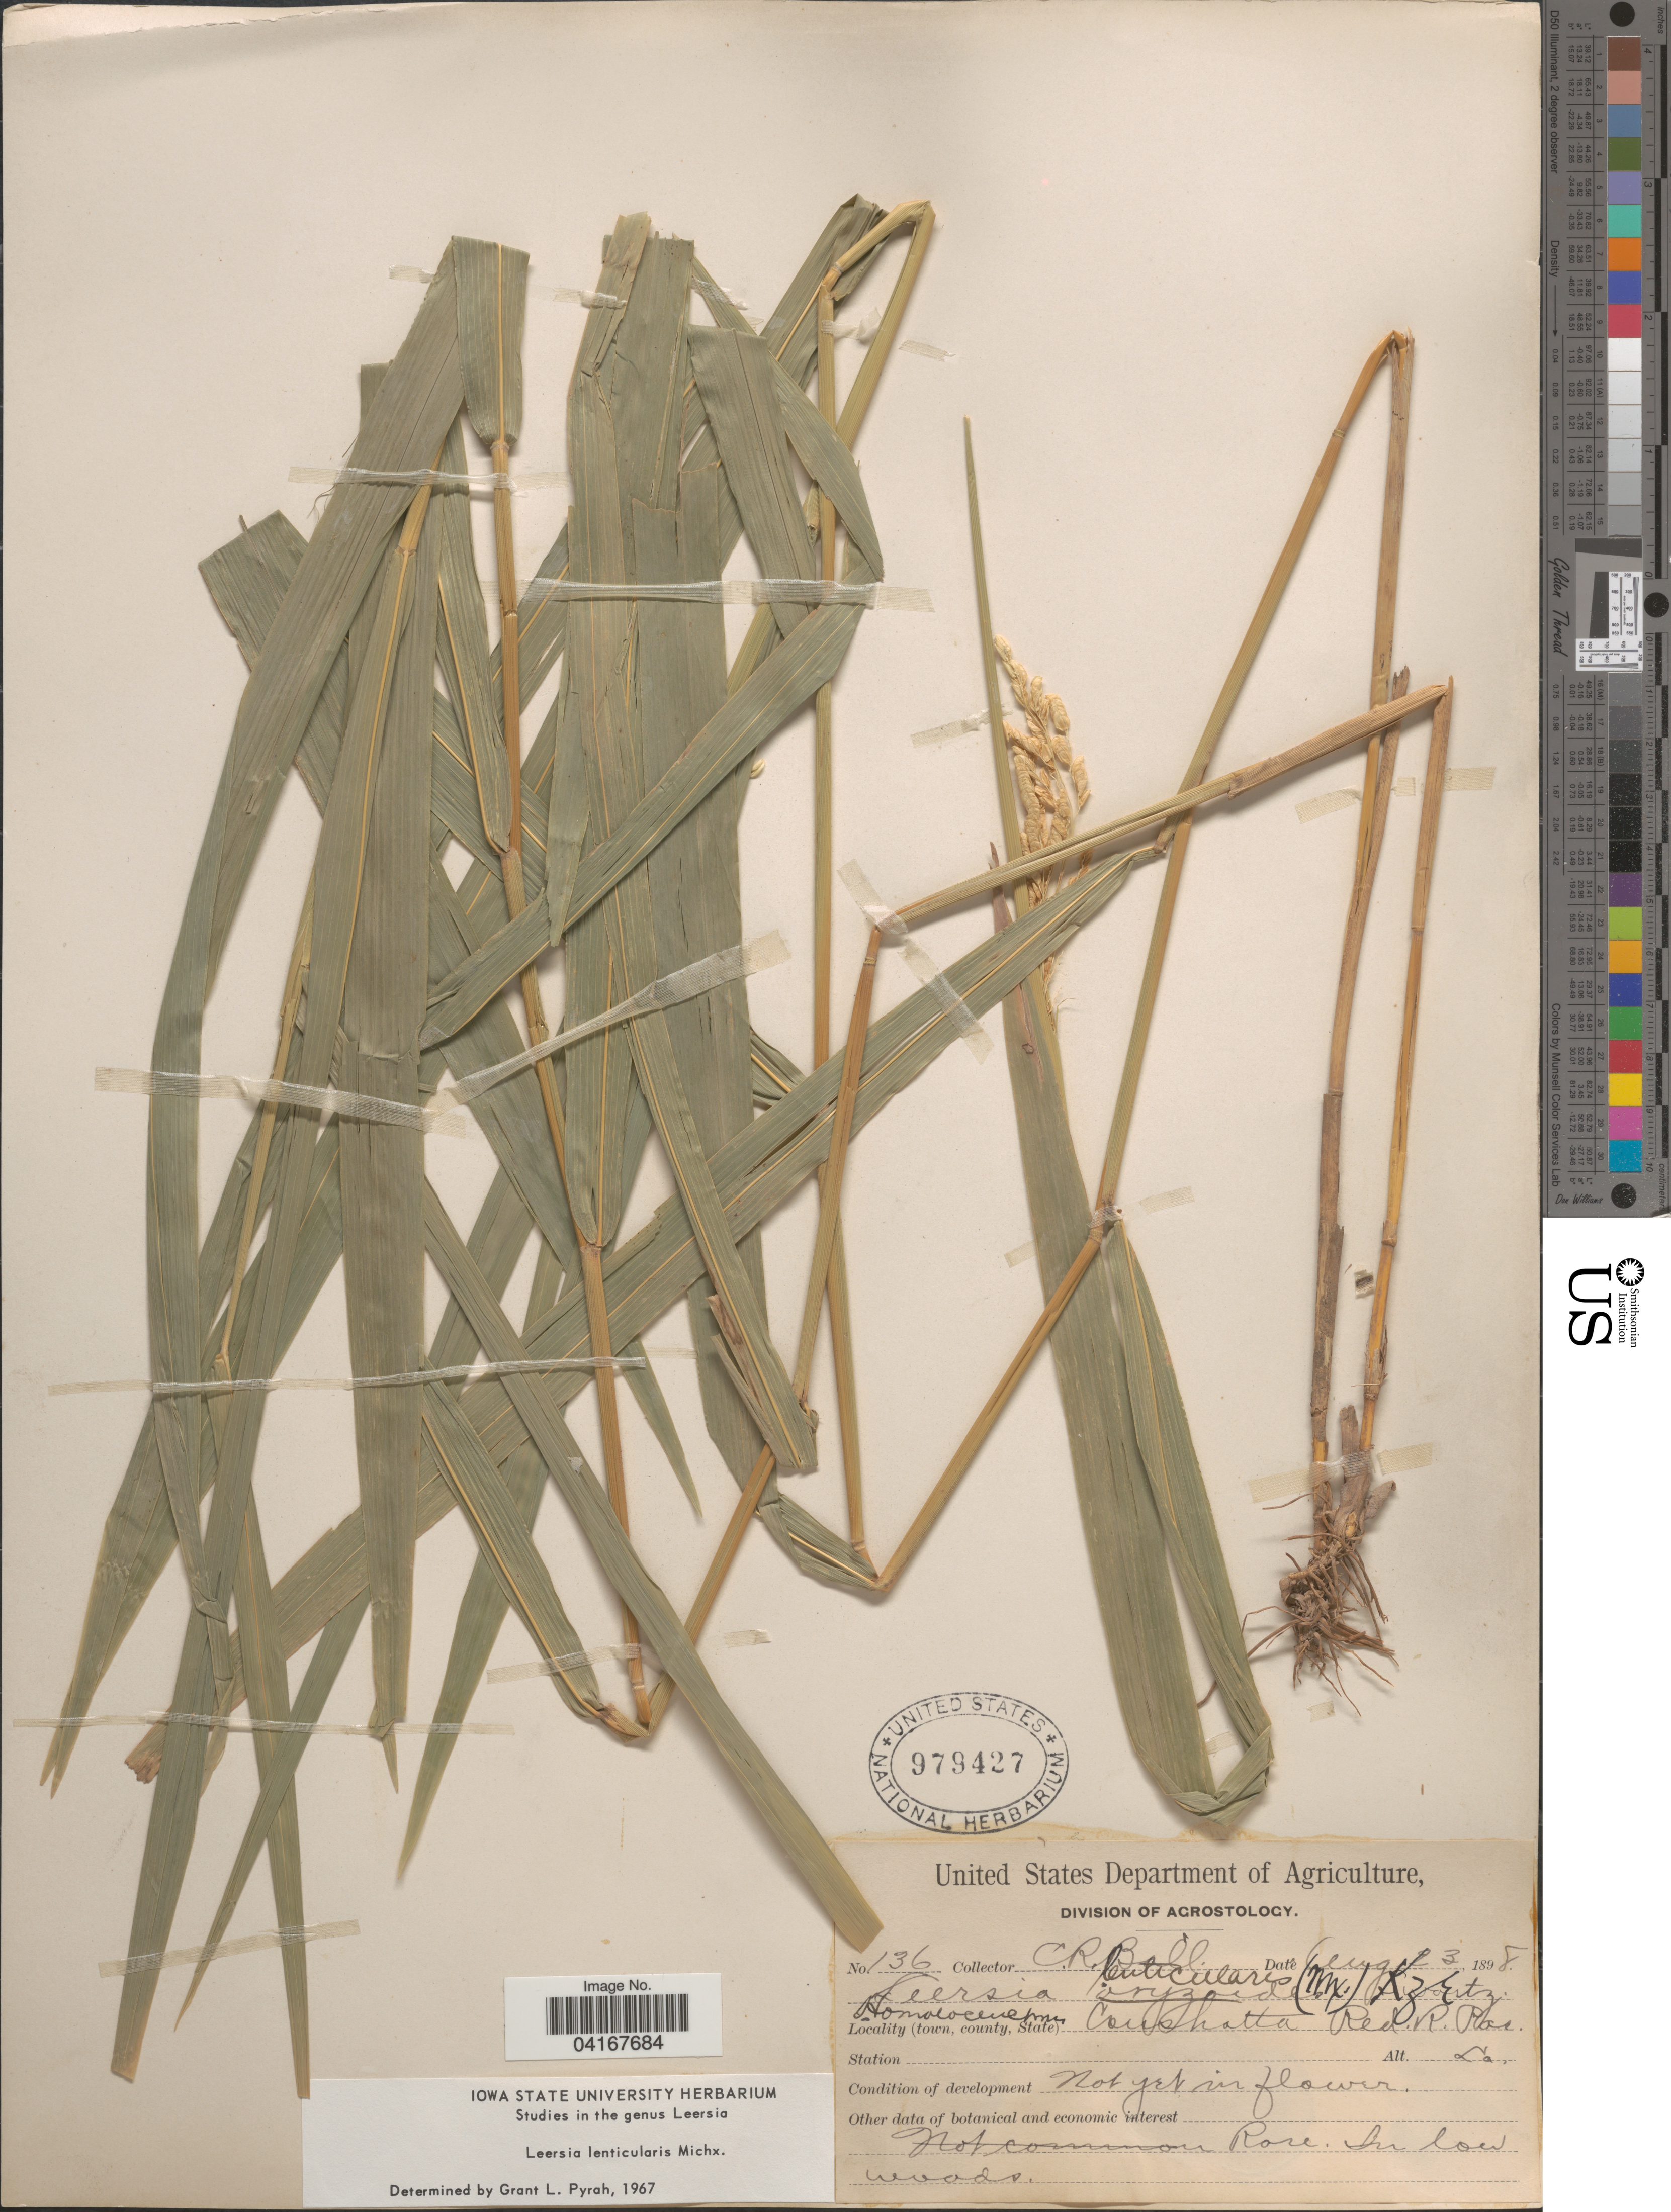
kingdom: Plantae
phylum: Tracheophyta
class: Liliopsida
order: Poales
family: Poaceae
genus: Leersia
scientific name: Leersia lenticularis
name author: Michx.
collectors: C. R. Ball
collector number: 136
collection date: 1898-08-23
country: United States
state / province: Louisiana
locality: Coushatta Red. R. Par.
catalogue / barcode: US 979427